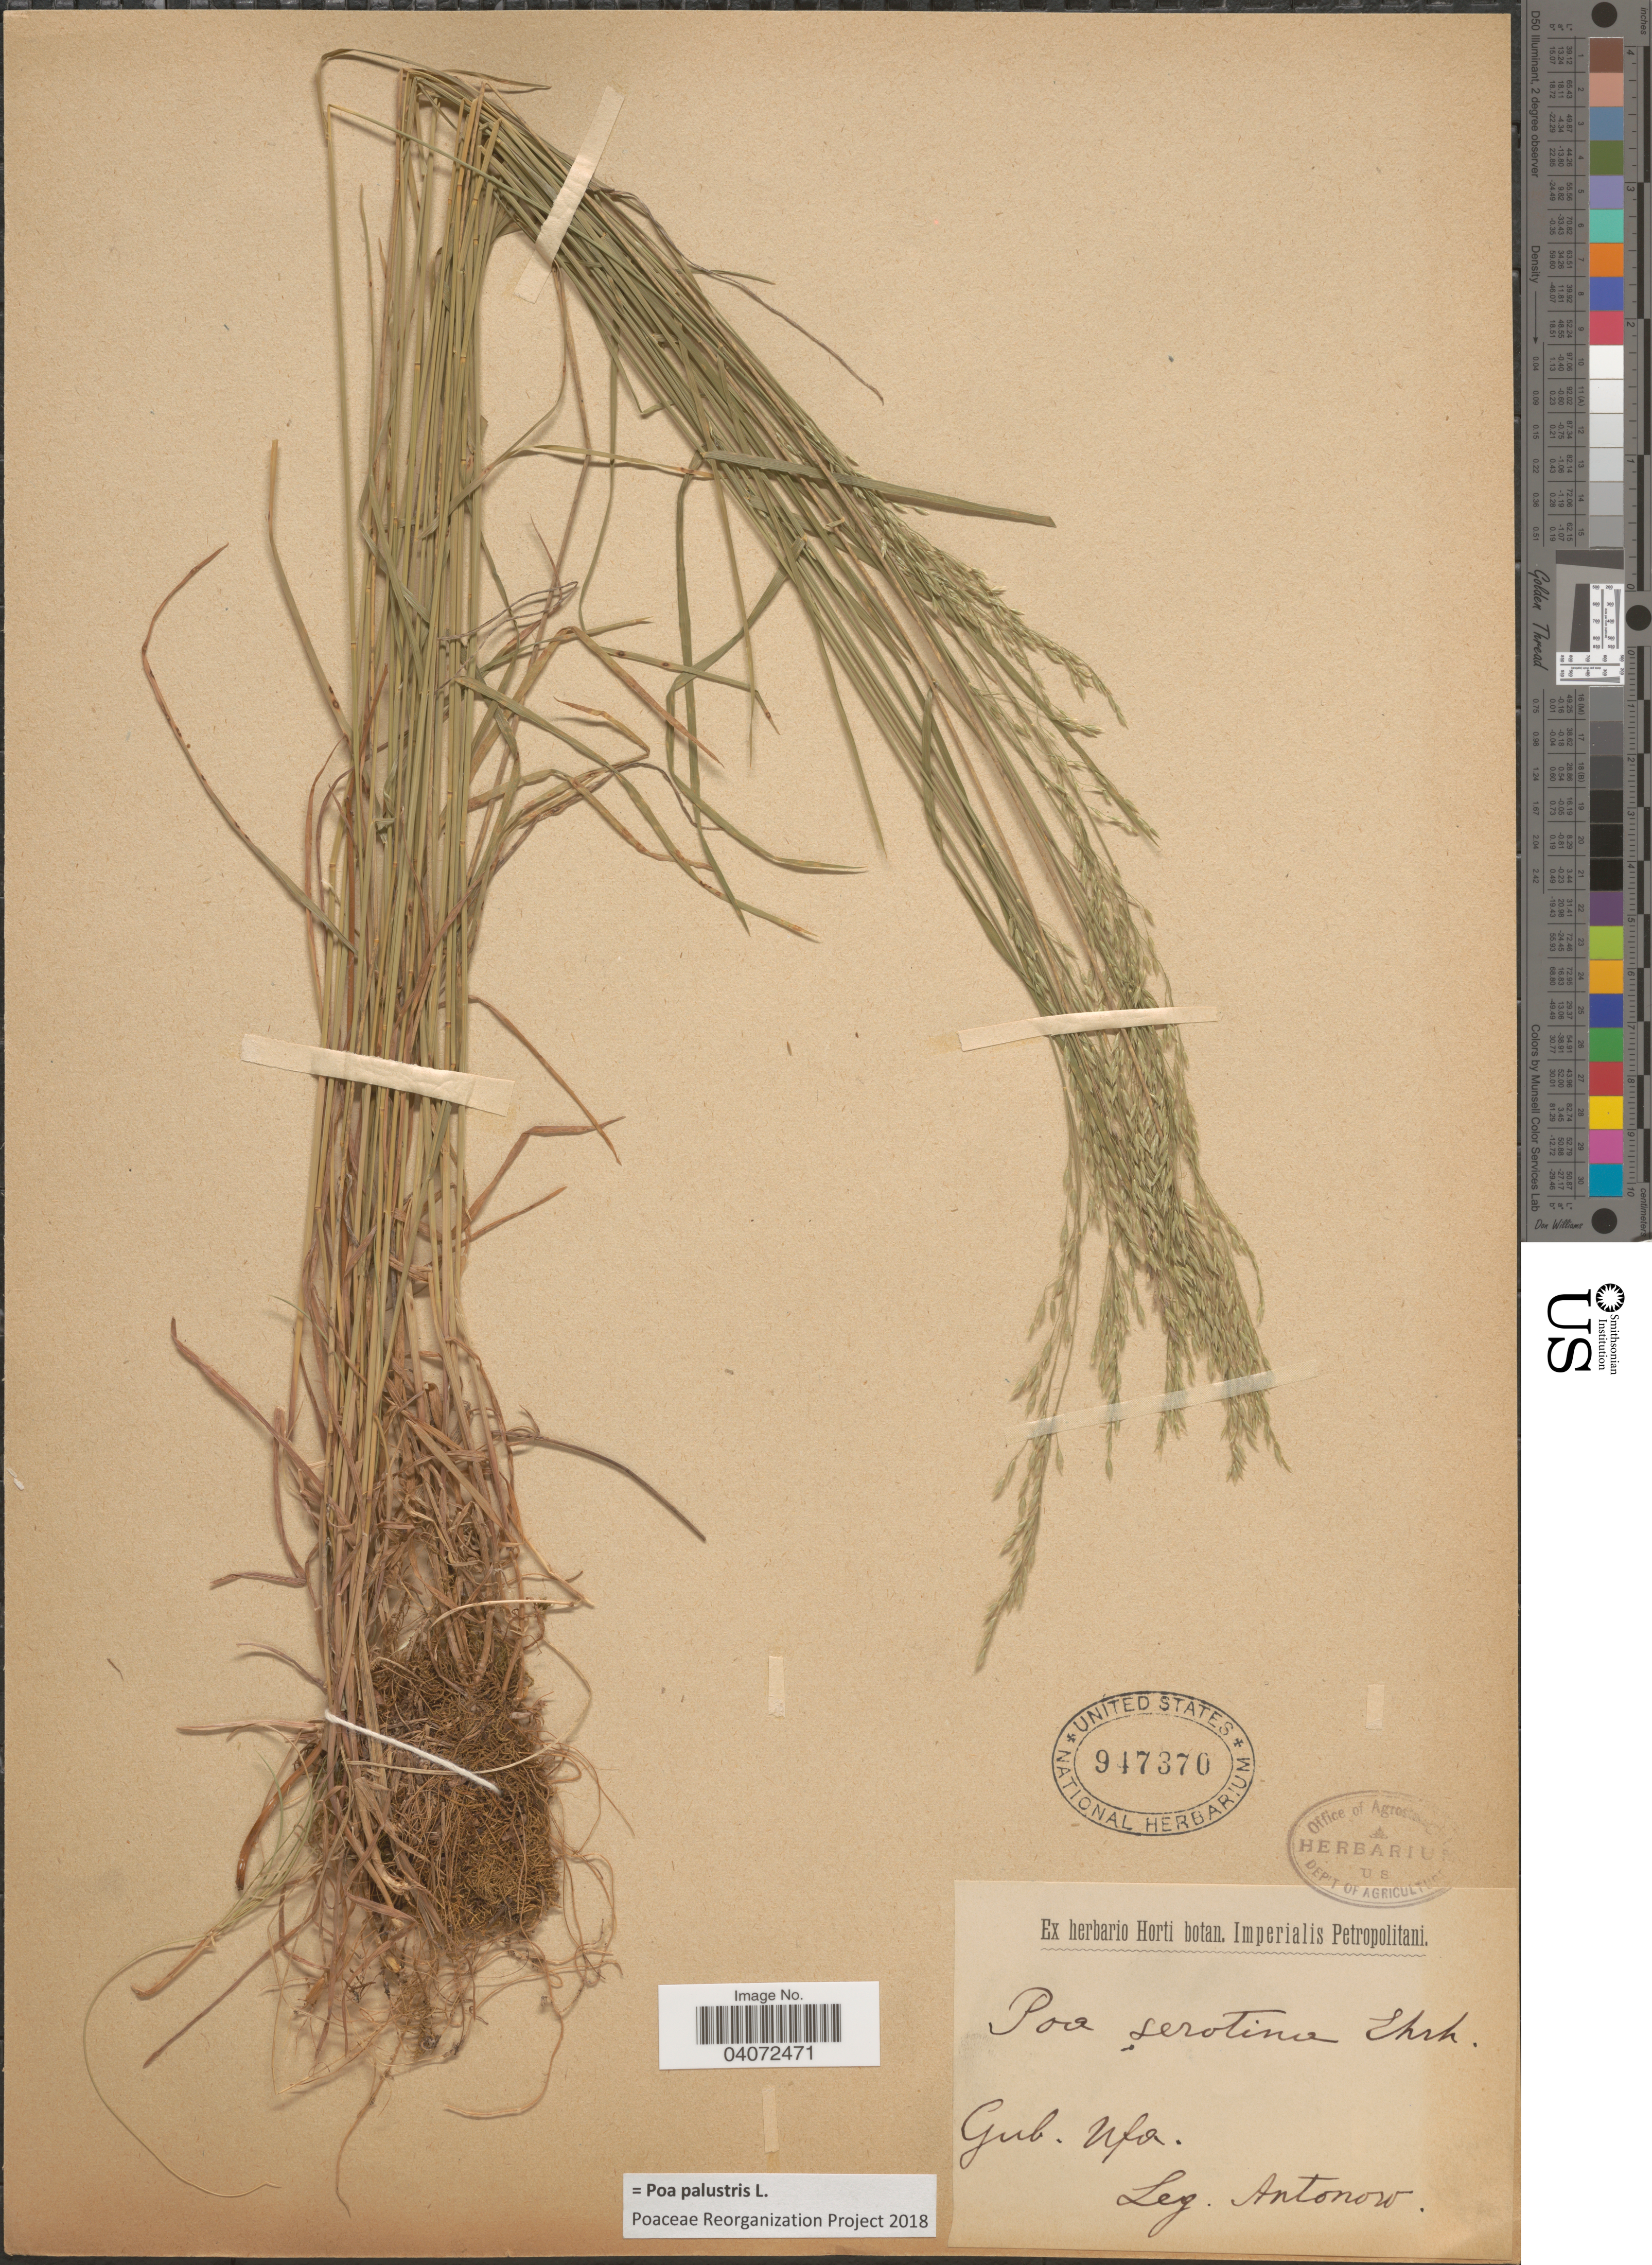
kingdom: Plantae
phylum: Tracheophyta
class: Liliopsida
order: Poales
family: Poaceae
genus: Poa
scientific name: Poa palustris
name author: L.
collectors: A. Antonow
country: Russian Federation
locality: Gub. Ufa.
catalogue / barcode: US 947370